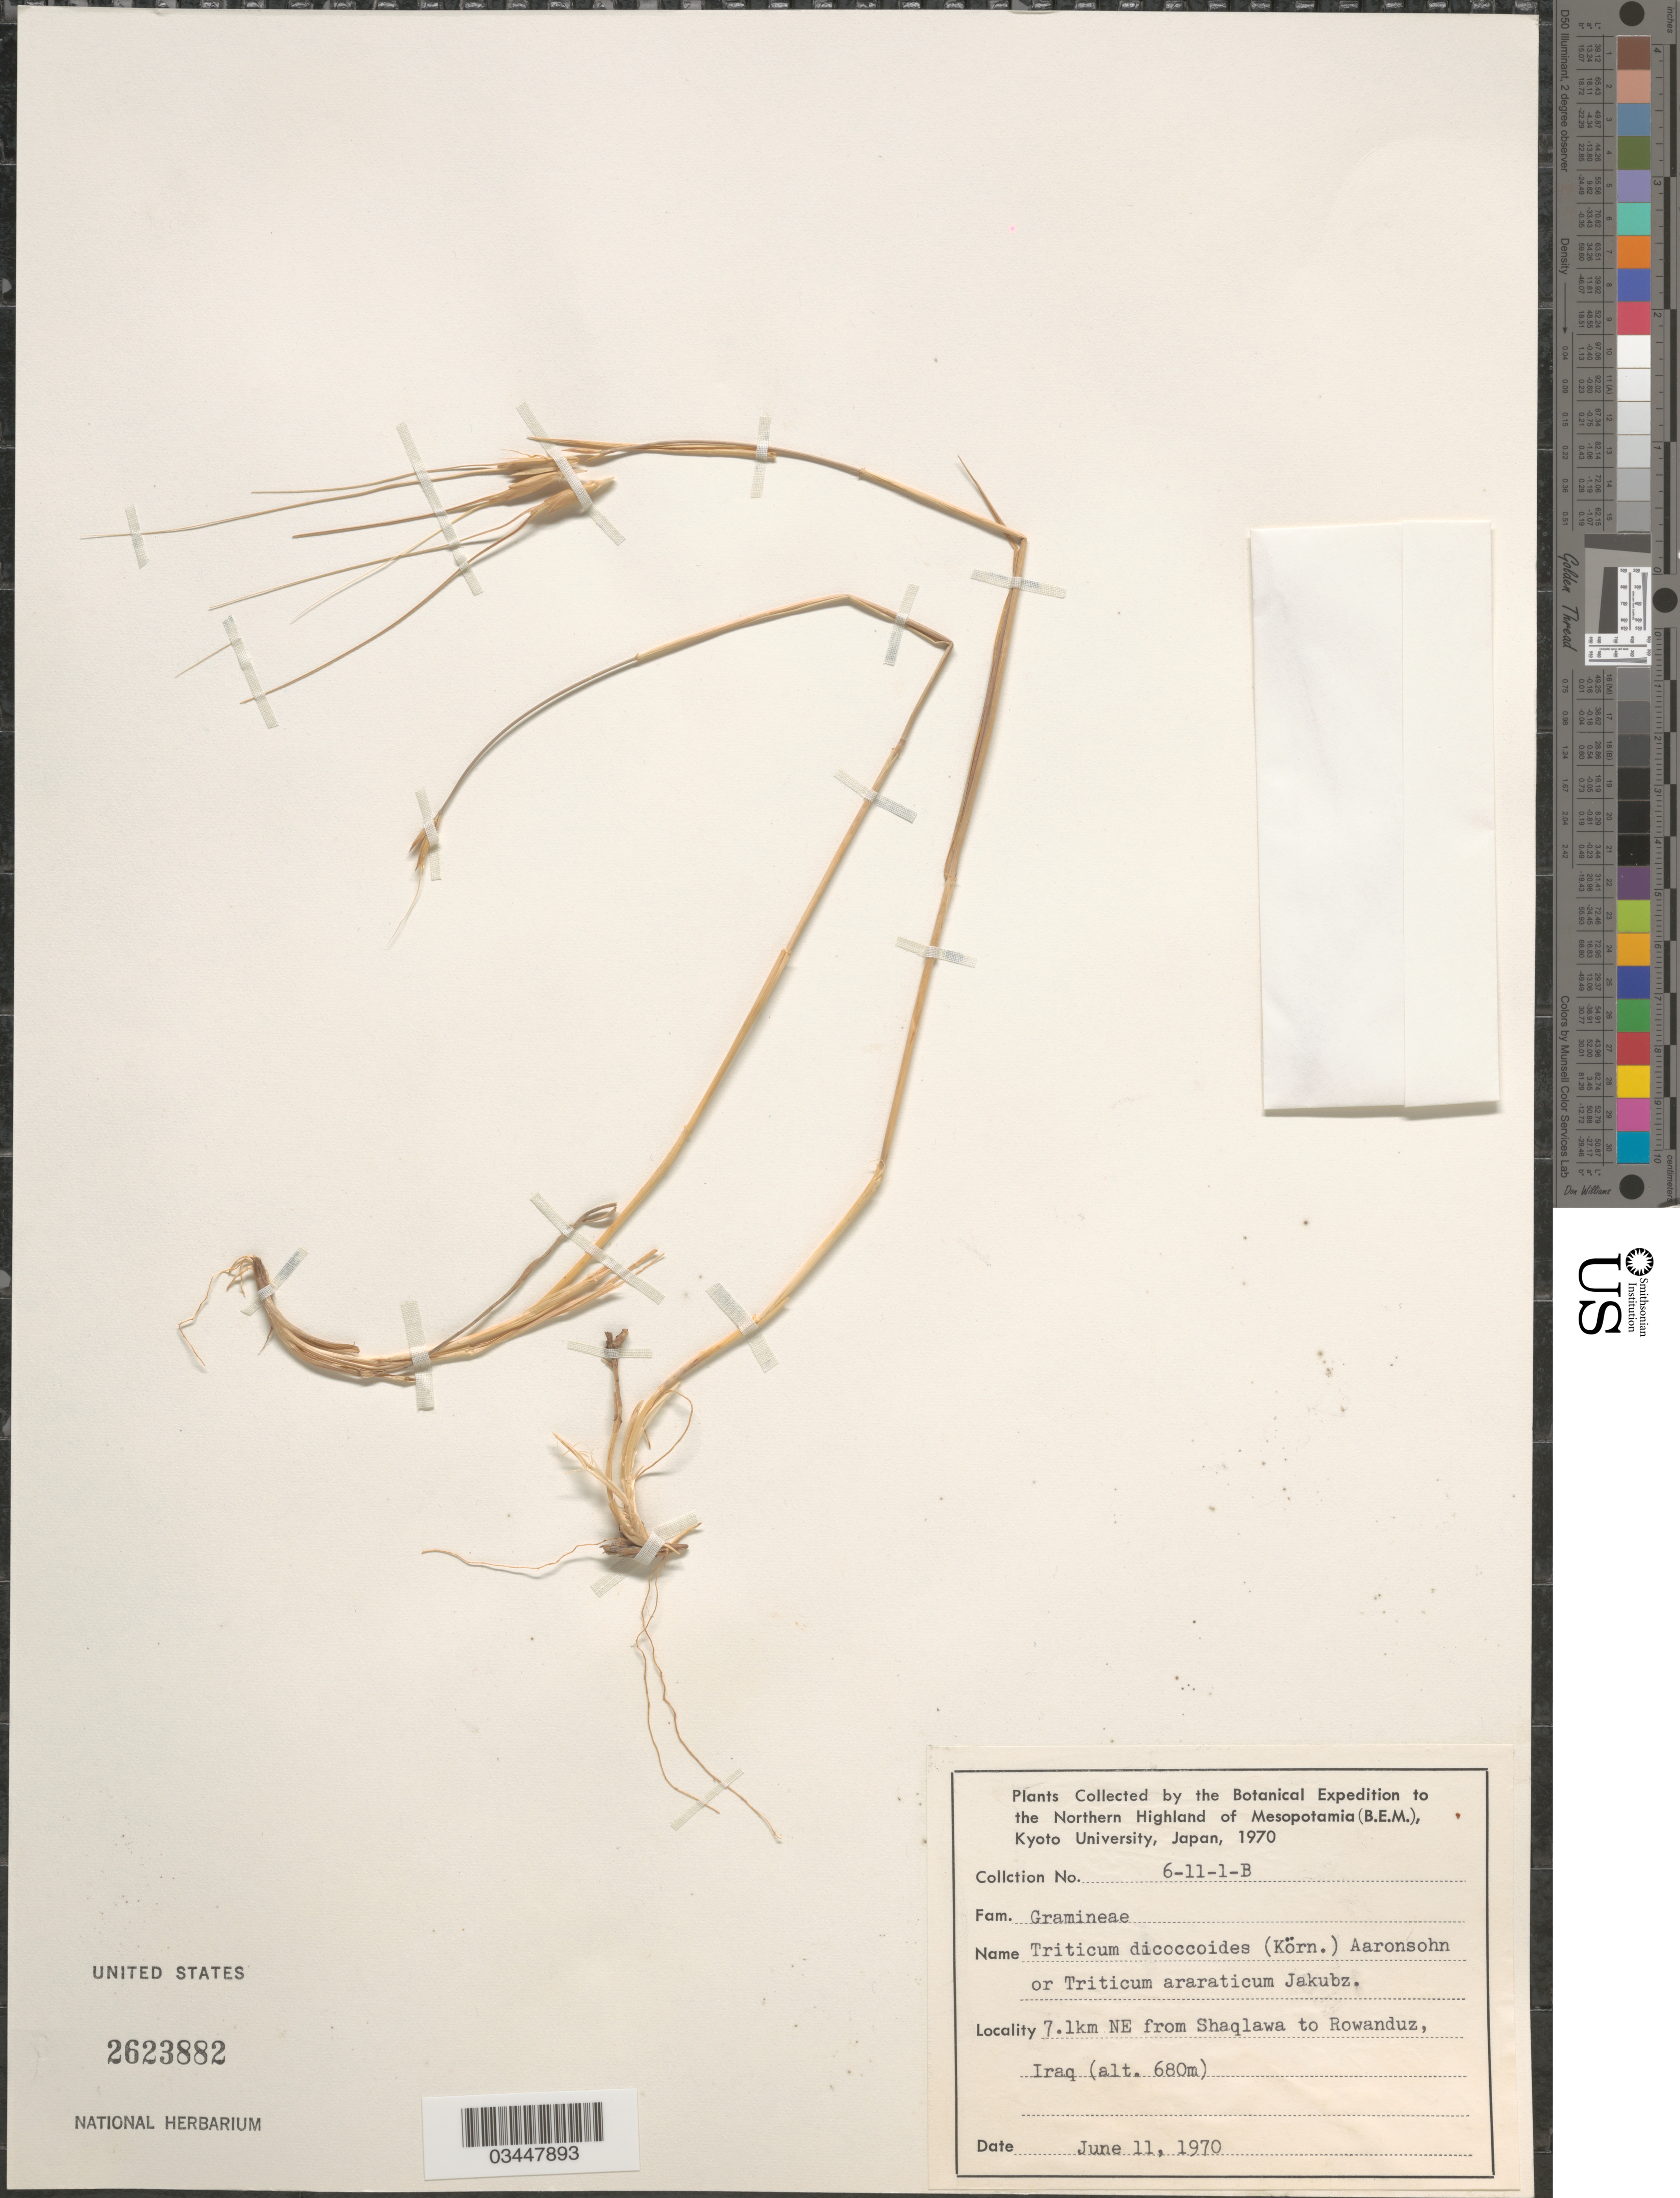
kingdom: Plantae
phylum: Tracheophyta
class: Liliopsida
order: Poales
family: Poaceae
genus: Triticum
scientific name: Triticum dicoccoides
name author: (Körn.) Körn. ex Schweinf.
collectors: Botanical Expedition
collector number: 6-11-1-B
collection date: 1970-06-11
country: Iraq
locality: To the Northern Highland of Mesopotamia (B.E.M.). 7.1km NE from Shaqlawa to Rowanduz.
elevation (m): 680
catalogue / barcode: US 2623882